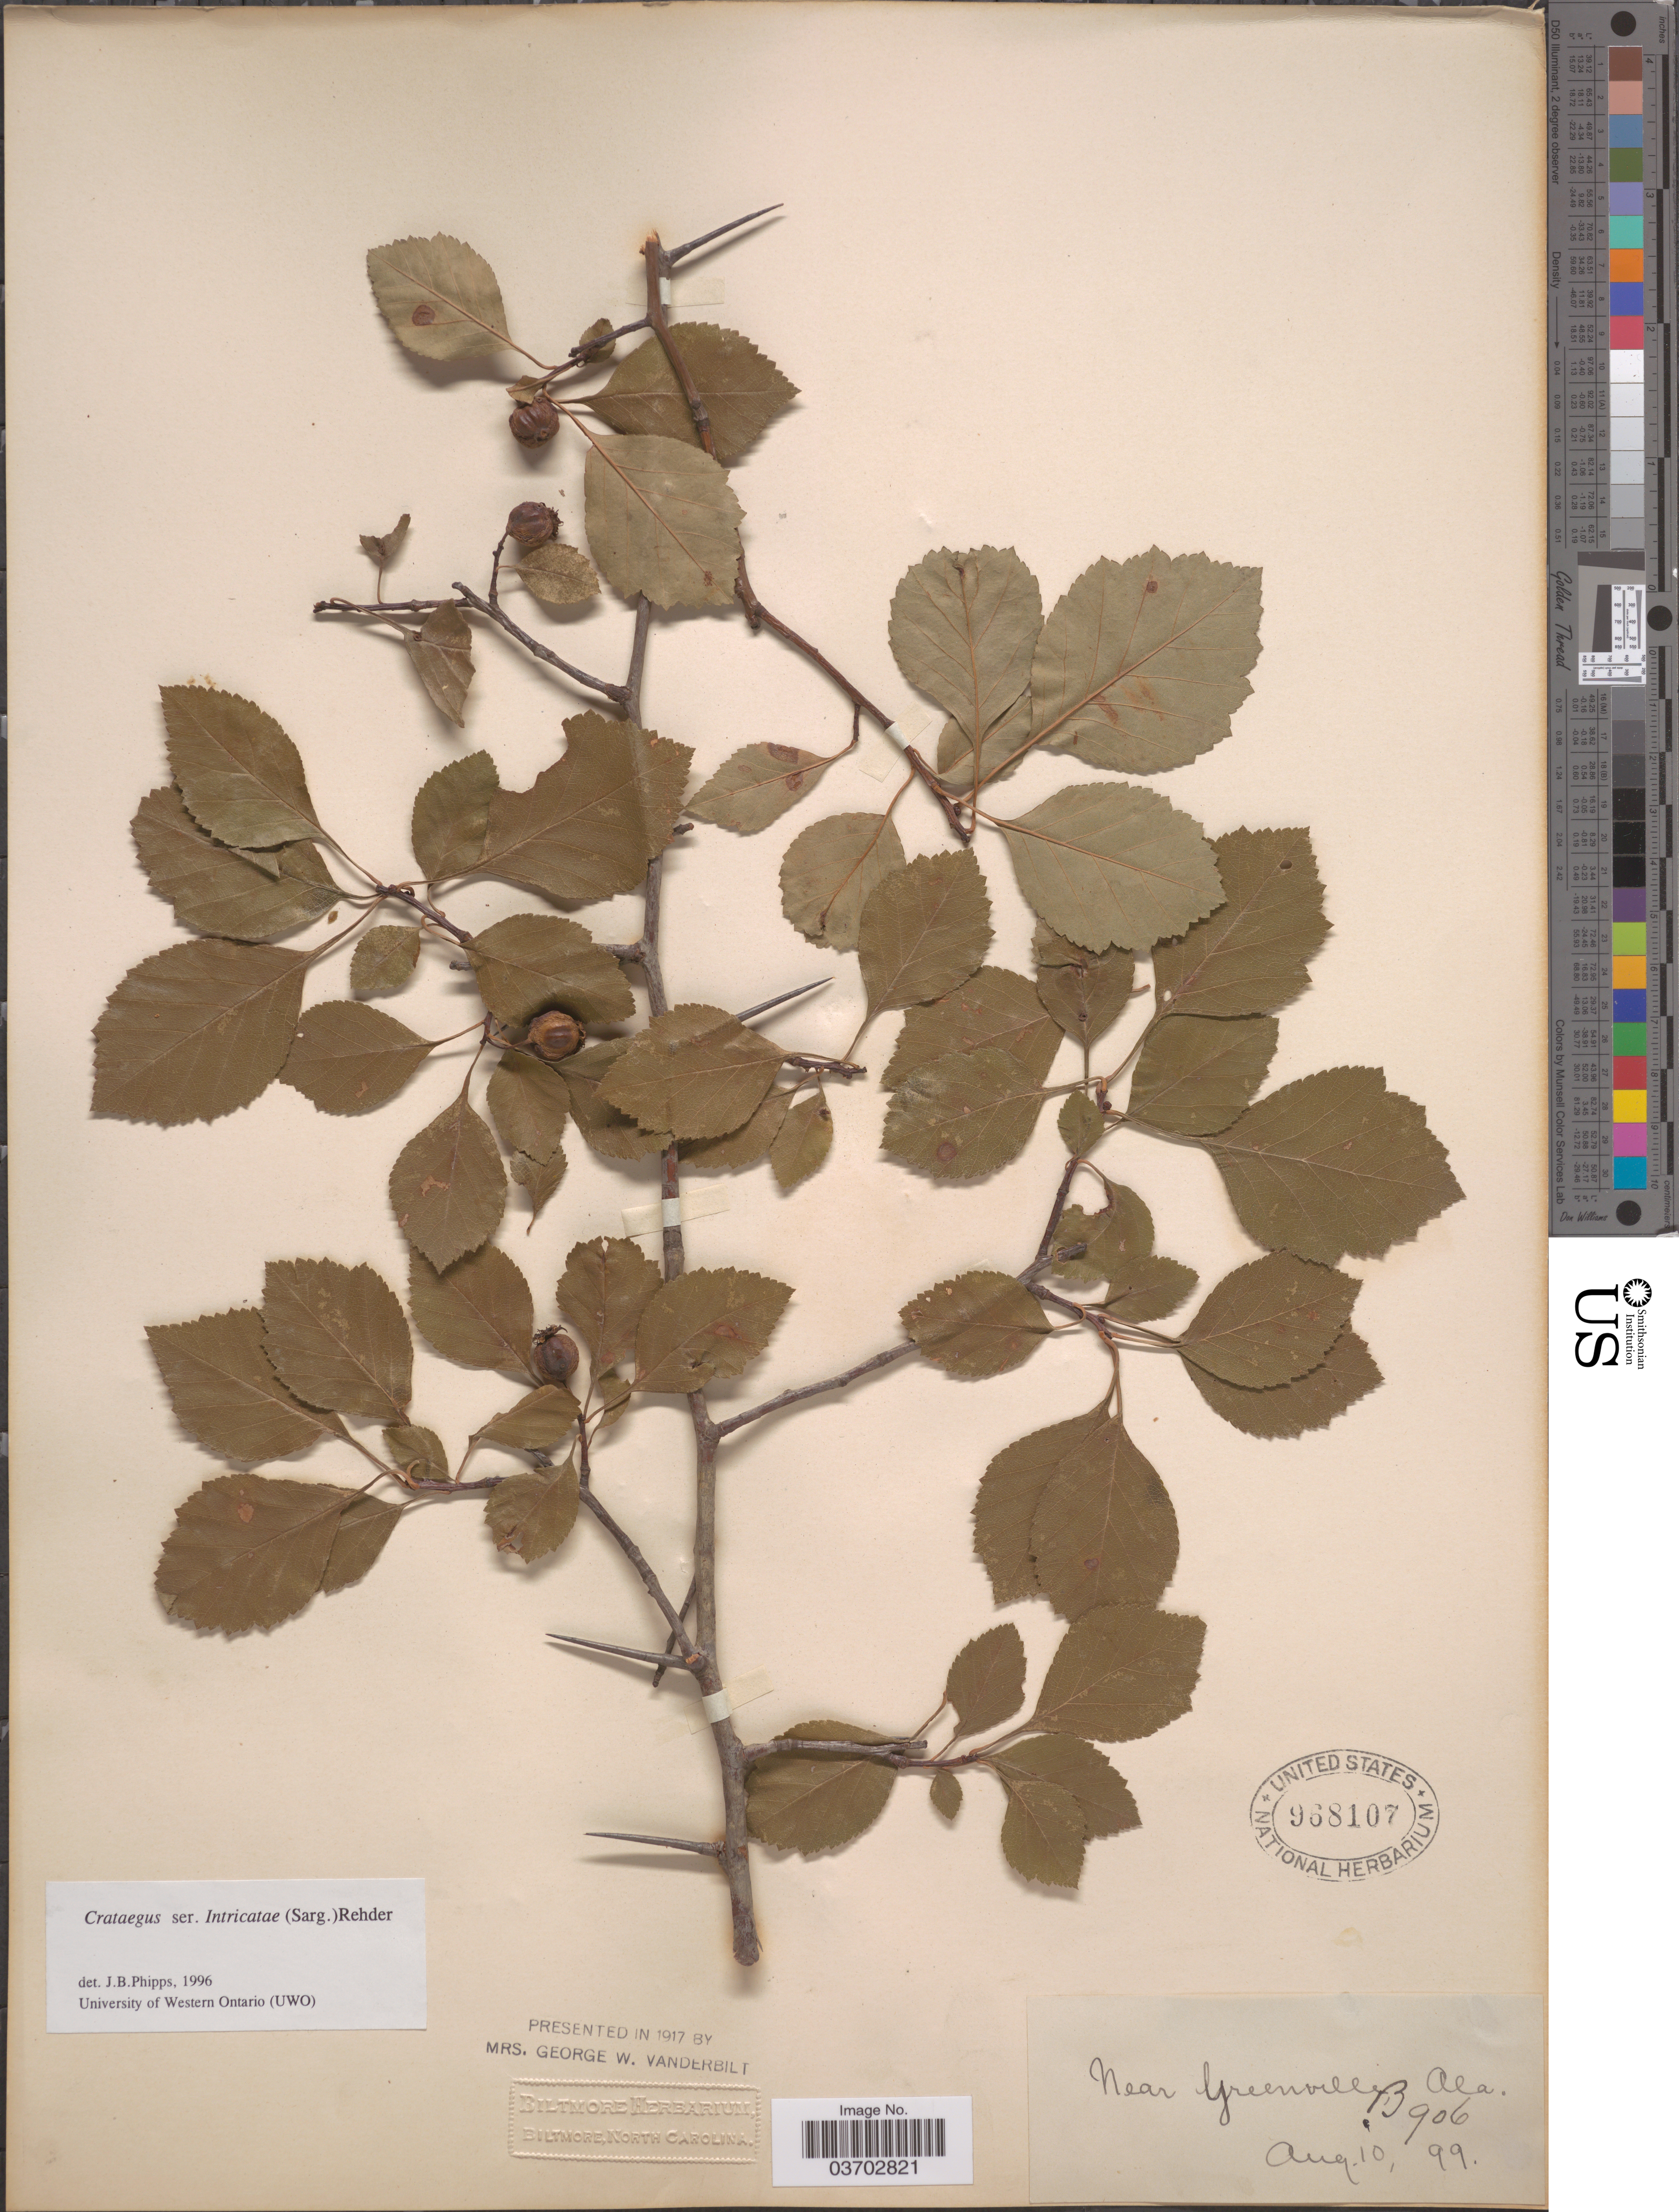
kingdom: Plantae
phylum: Tracheophyta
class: Magnoliopsida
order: Rosales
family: Rosaceae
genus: Crataegus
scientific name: Crataegus sp.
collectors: ex herb. Biltmore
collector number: B906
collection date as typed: Transcribed d/m/y: 10/8/99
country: United States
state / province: Alabama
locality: Near Greenville.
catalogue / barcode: US 968107